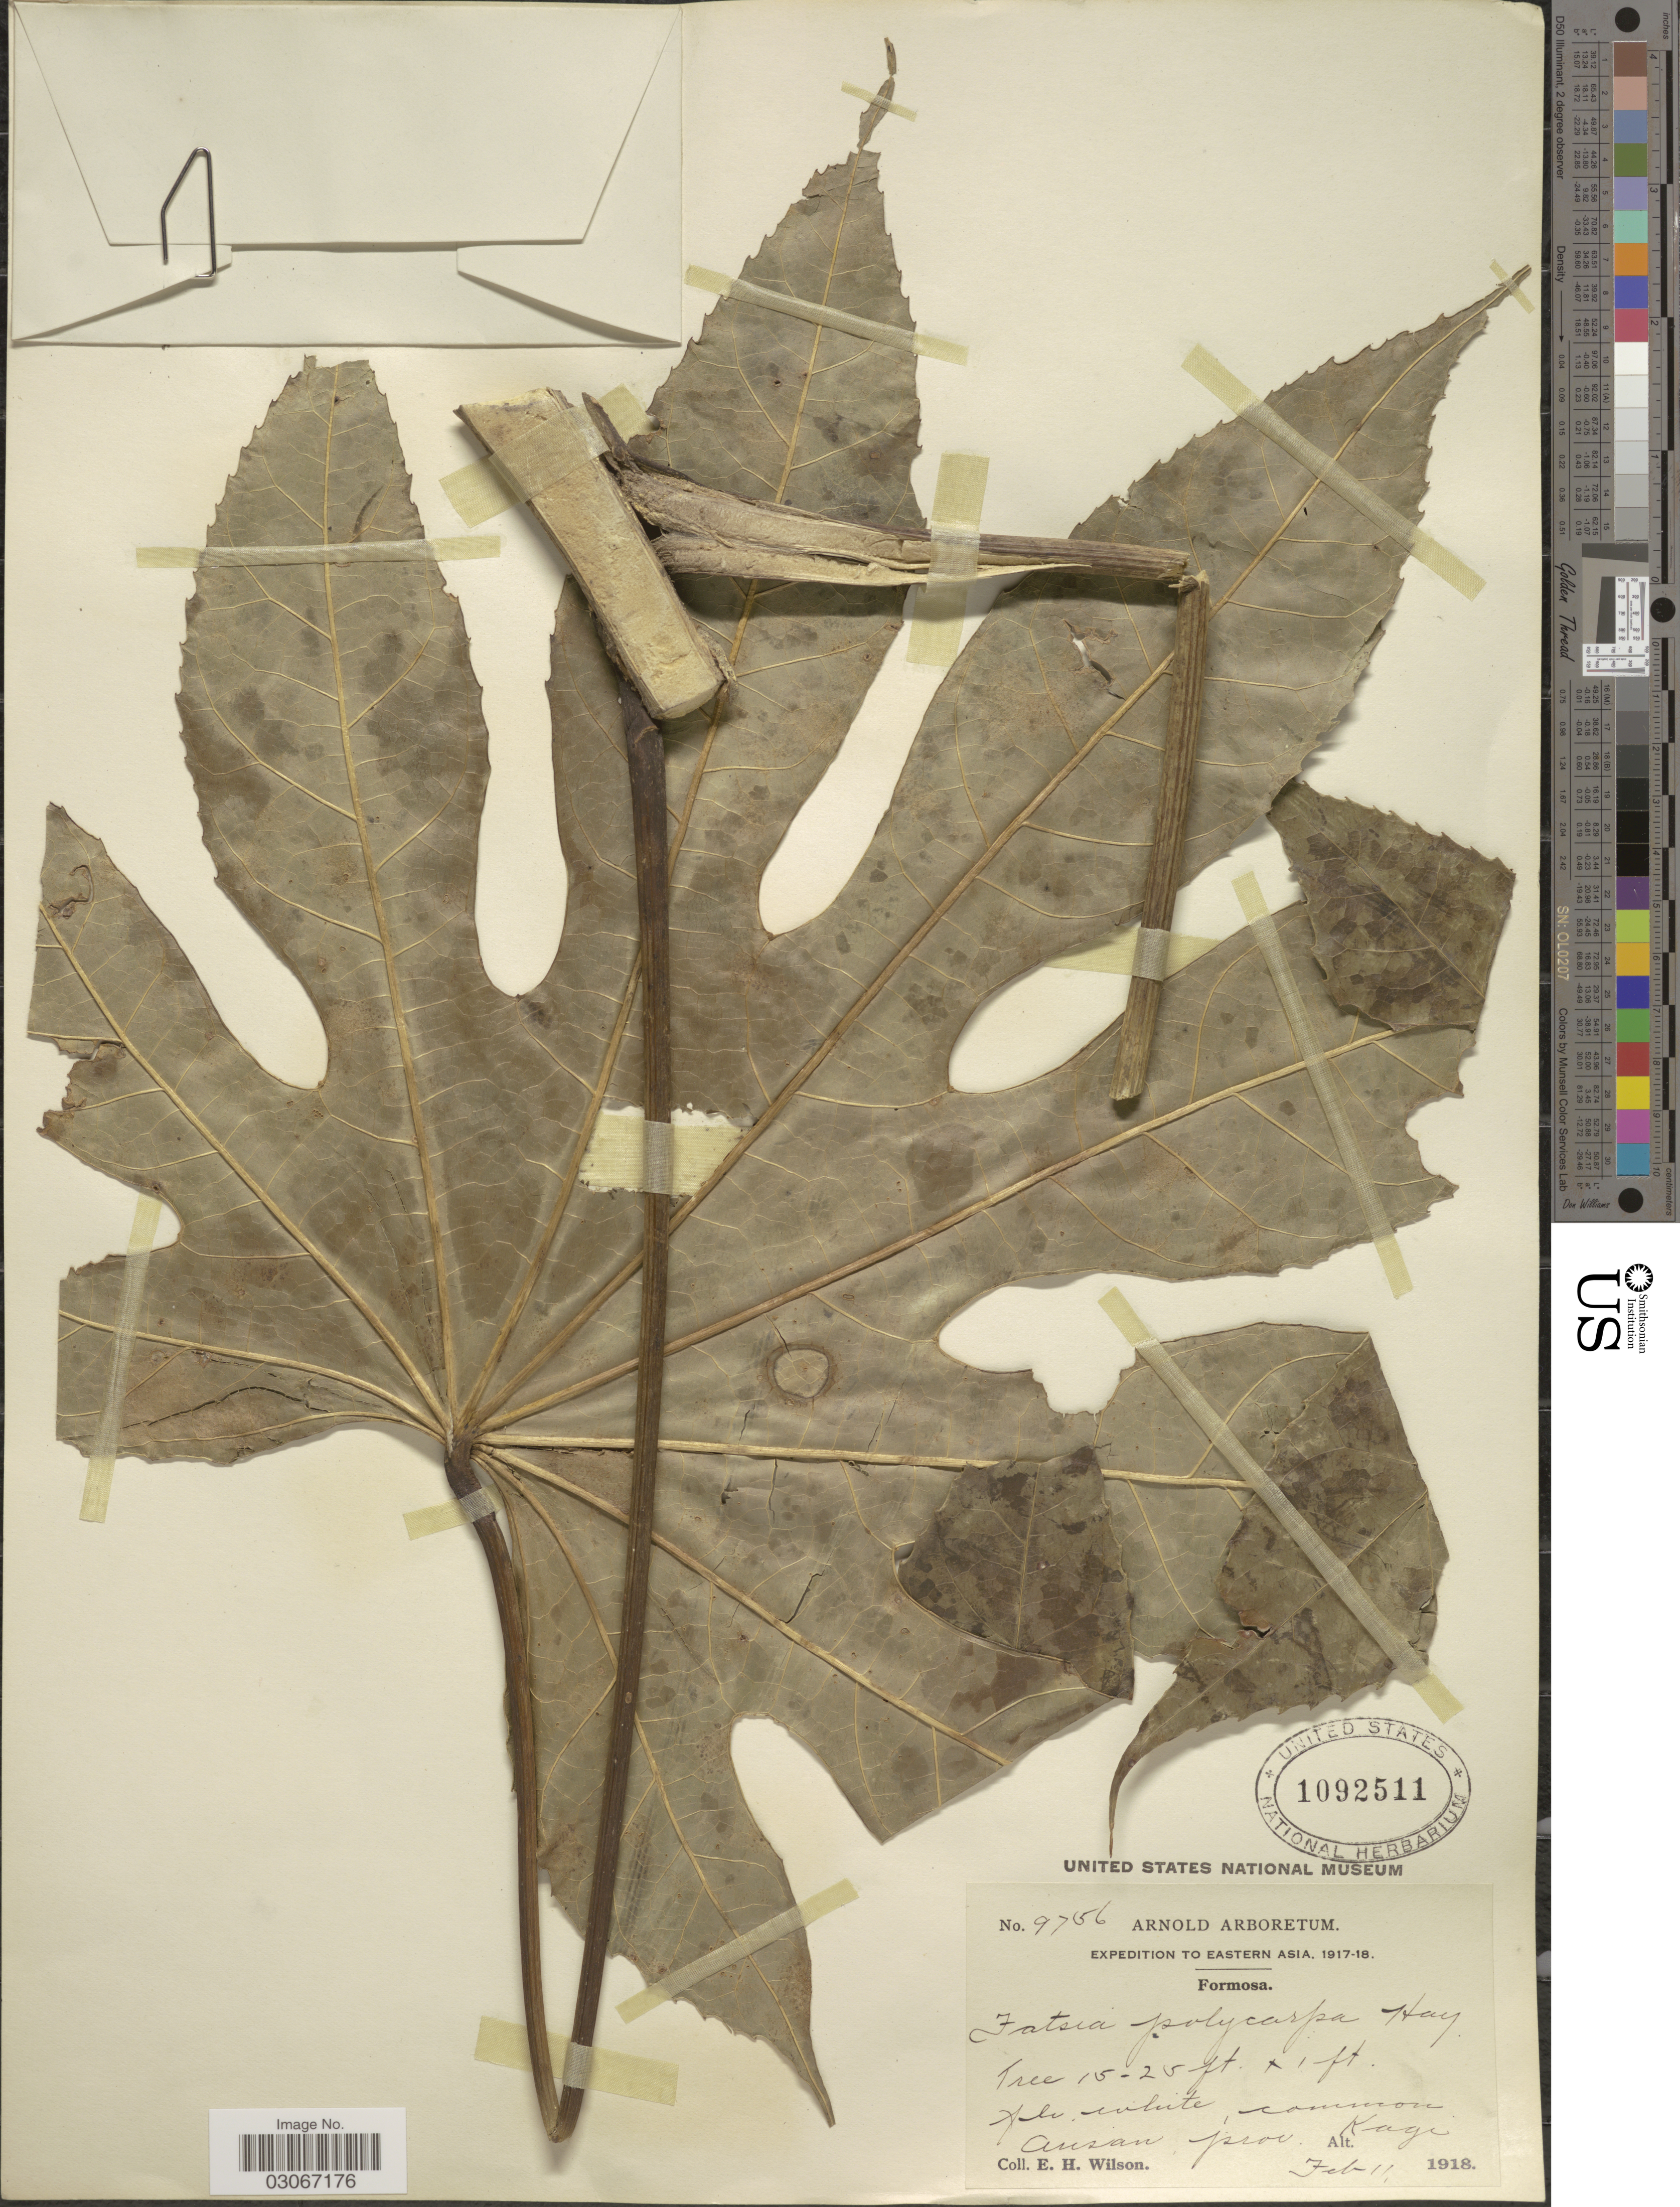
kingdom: Plantae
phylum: Tracheophyta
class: Magnoliopsida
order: Apiales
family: Araliaceae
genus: Fatsia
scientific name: Fatsia polycarpa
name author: Hayata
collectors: E. Wilson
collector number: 9756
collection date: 1918-02-11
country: Taiwan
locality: Formosa. Ausan prov. Kagi.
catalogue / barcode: US 1092511